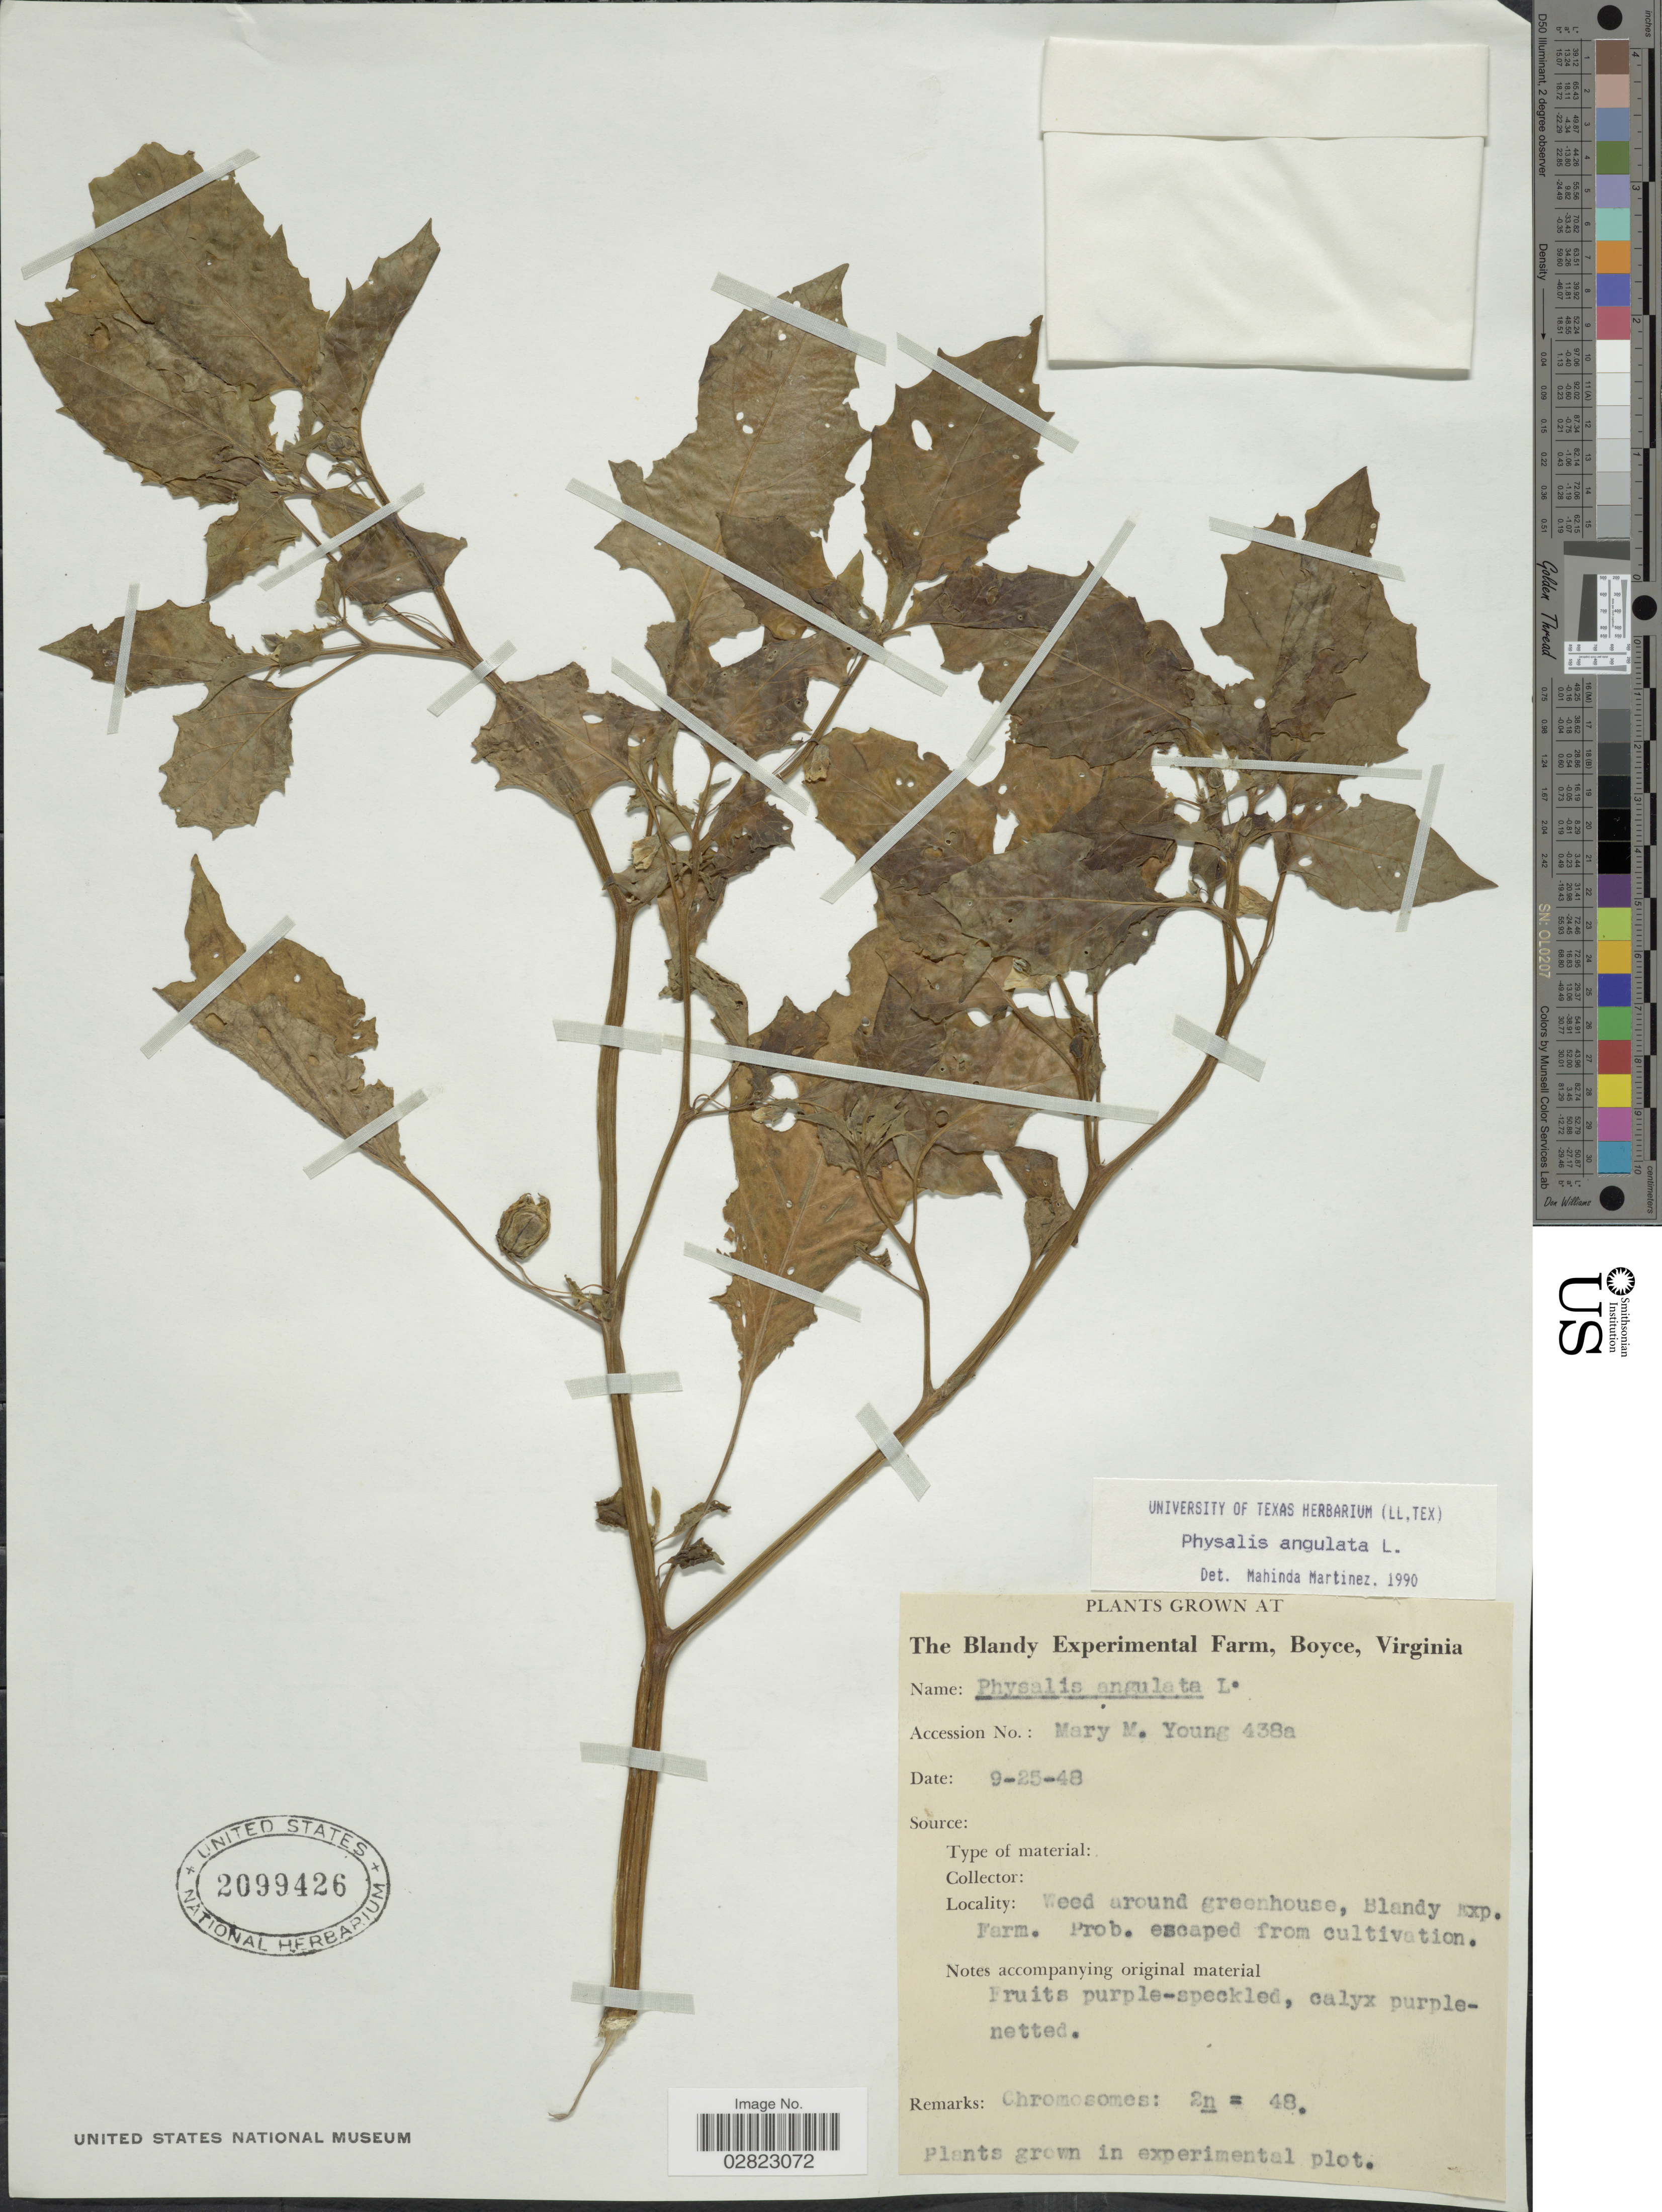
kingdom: Plantae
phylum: Tracheophyta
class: Magnoliopsida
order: Solanales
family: Solanaceae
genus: Physalis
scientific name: Physalis angulata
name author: L.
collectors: M. Young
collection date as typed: Transcribed d/m/y: 25/9/48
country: United States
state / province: Virginia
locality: The Blandy Experimental Farm, Boyce.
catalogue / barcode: US 2099426